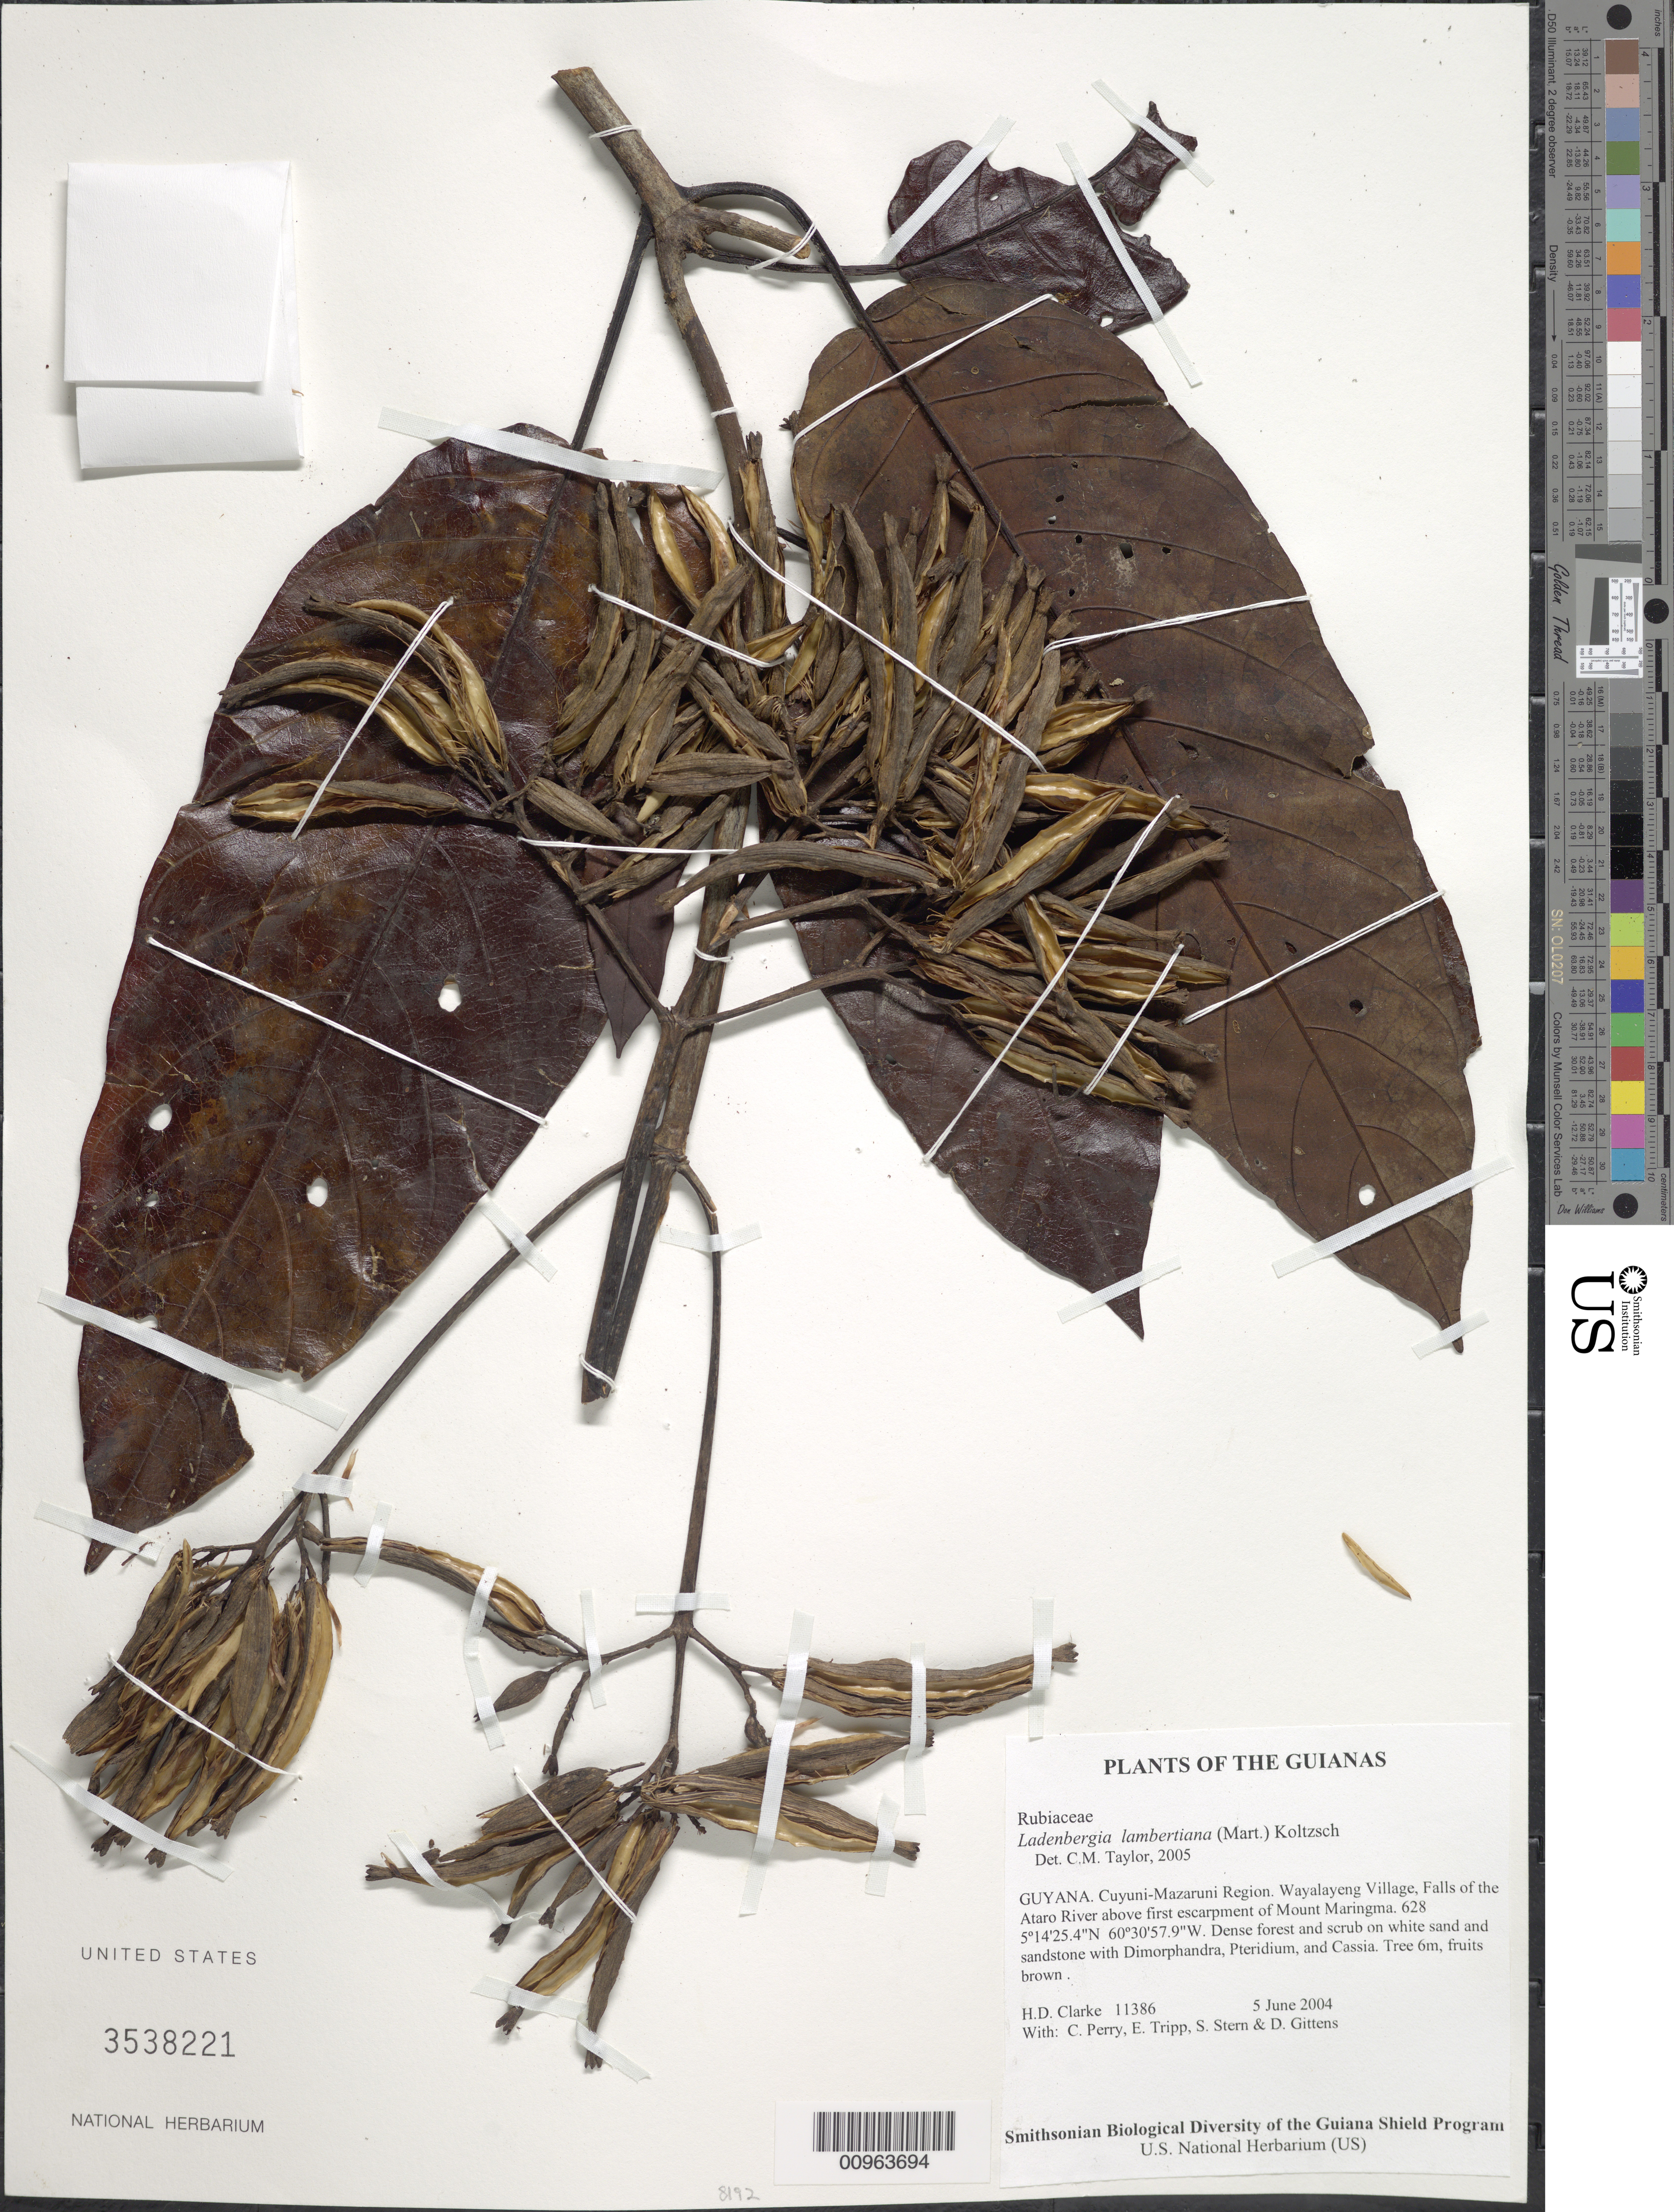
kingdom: Plantae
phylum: Tracheophyta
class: Magnoliopsida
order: Gentianales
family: Rubiaceae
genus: Ladenbergia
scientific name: Ladenbergia lambertiana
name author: (A. Braun ex Mart.) Klotzsch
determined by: Taylor, Charlotte M.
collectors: H. D. Clarke, C. Perry, E. Tripp, S. R. Stern & D. Gittens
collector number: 11386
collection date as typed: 5 June 2004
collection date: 2004-06-05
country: Guyana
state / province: Cuyuni-Mazaruni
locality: Wayalayeng Village, Falls of the Ataro River above first escarpment of Mount Maringma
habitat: Dense forest and scrub on white sand and sandstone with Dimorphandra, Pteridium, and Cassia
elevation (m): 628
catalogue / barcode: US 3538221